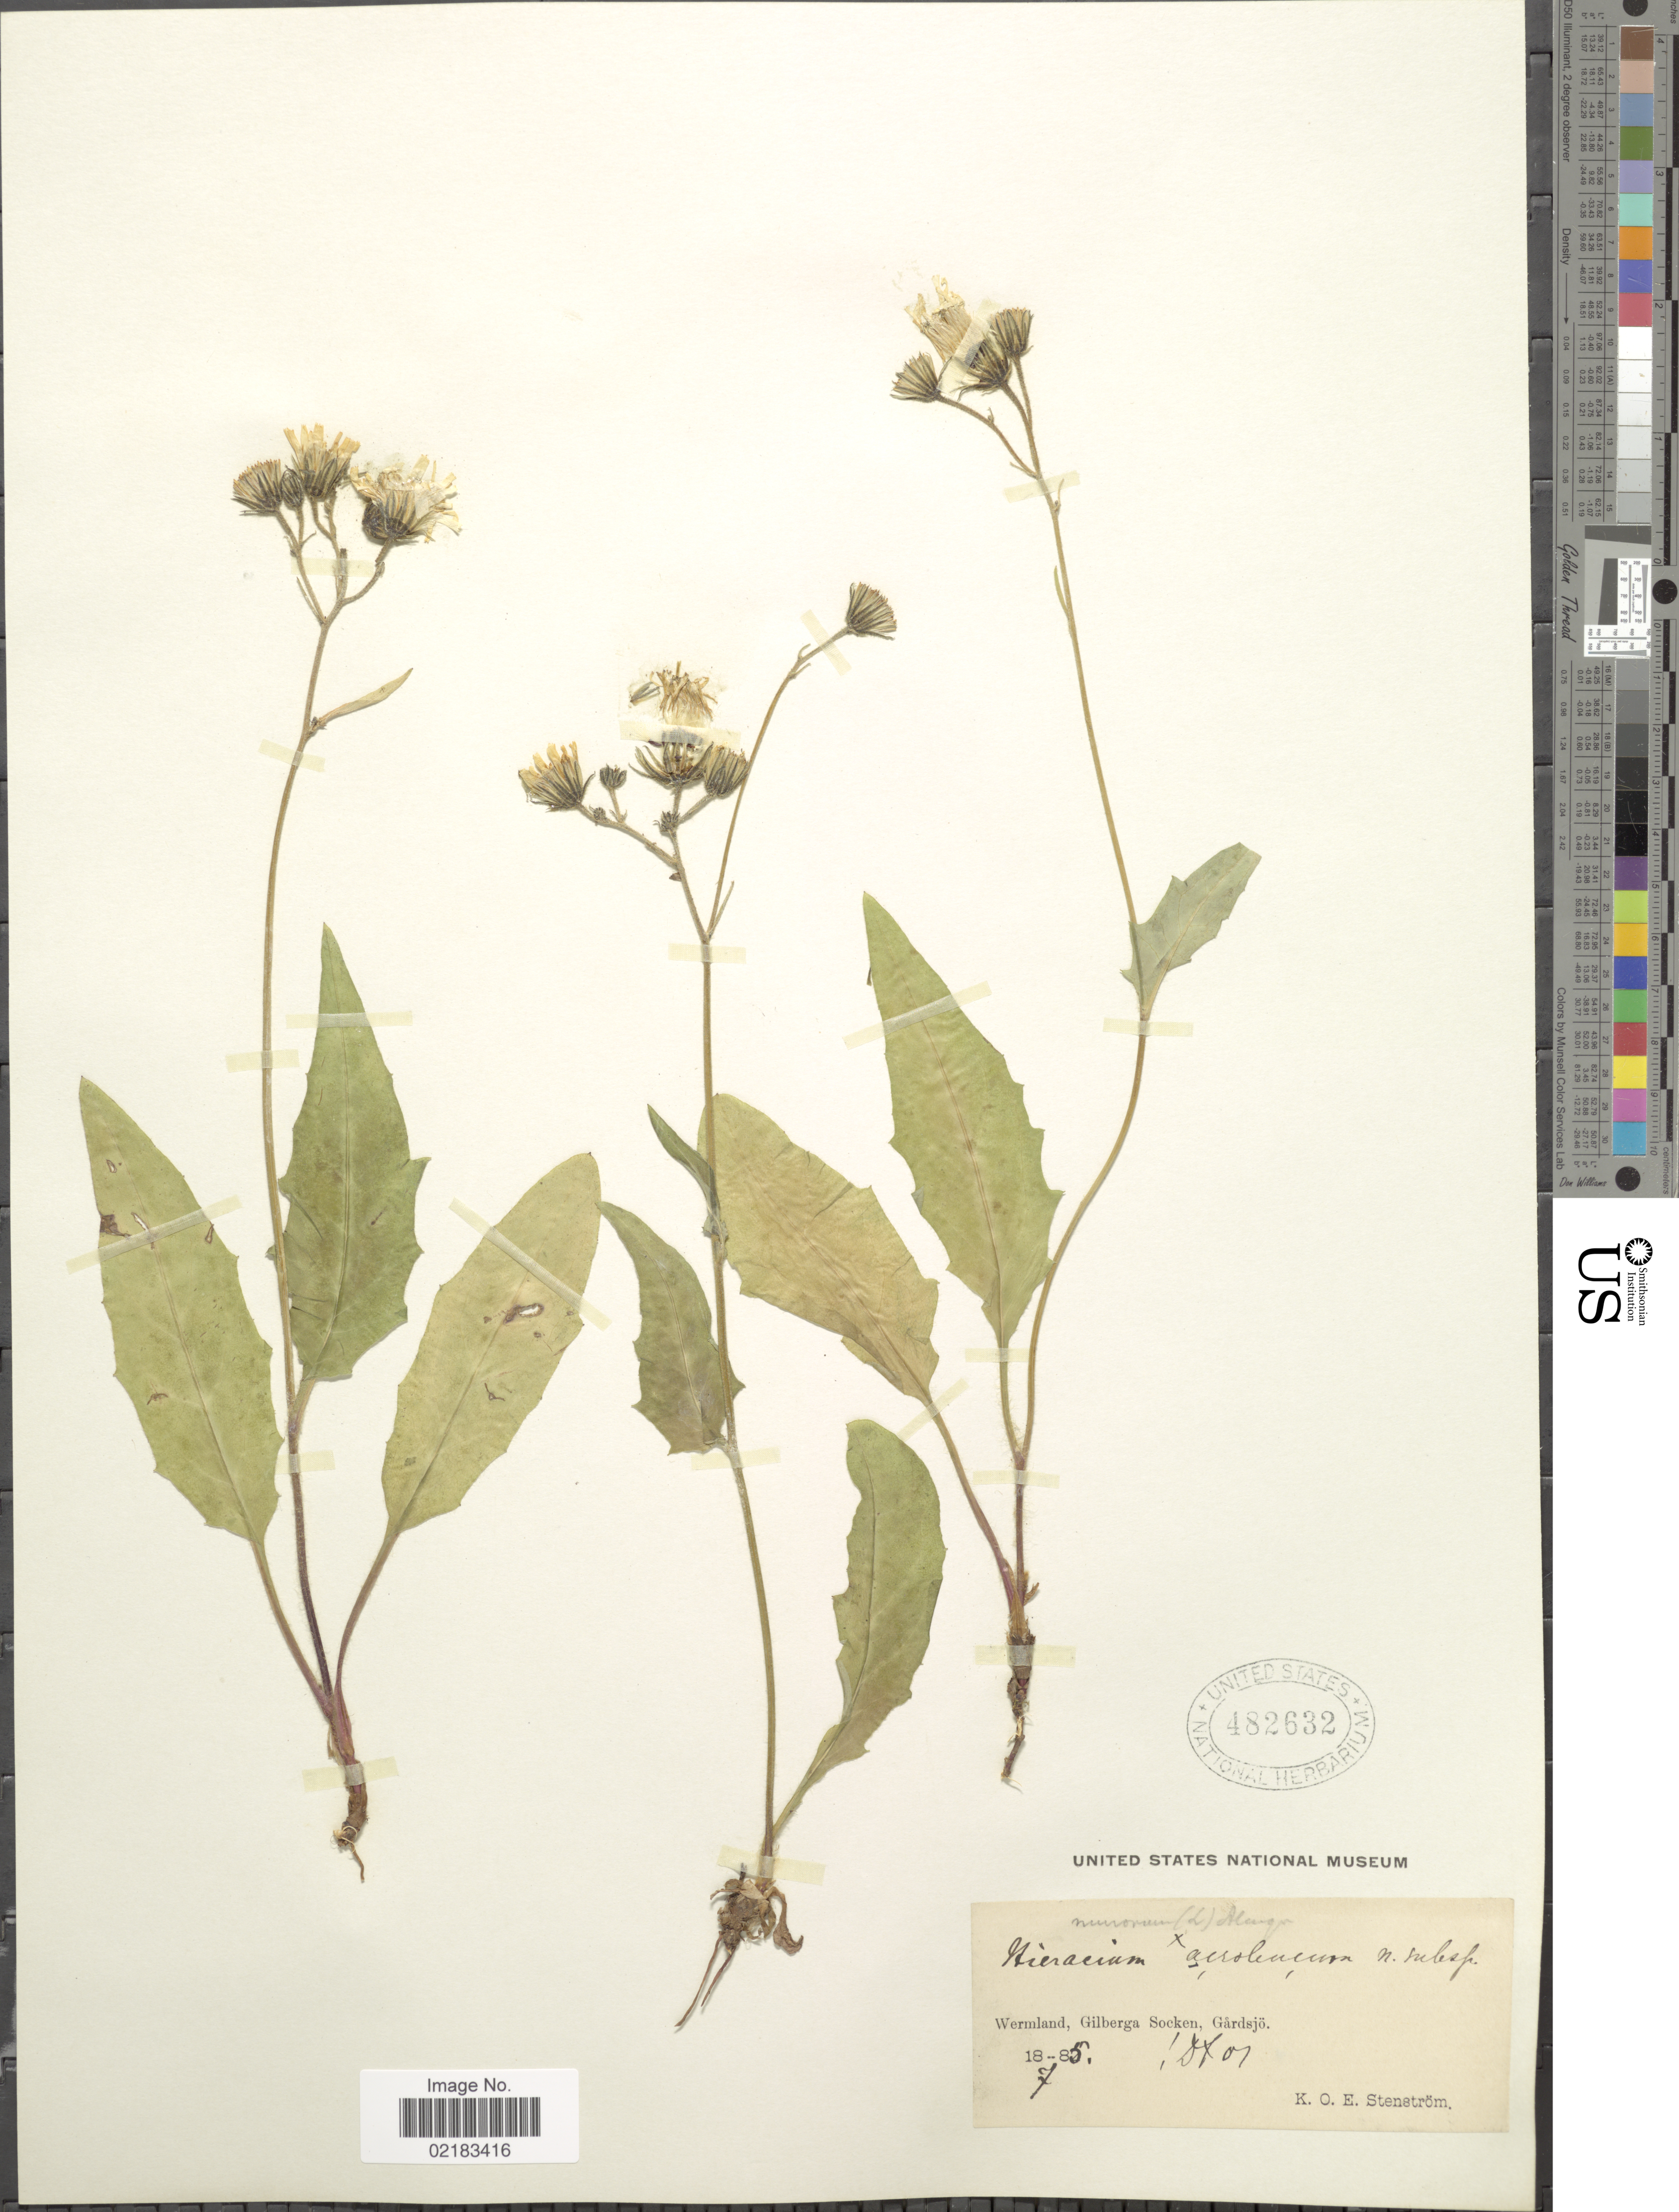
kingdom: Plantae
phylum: Tracheophyta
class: Magnoliopsida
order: Asterales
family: Asteraceae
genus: Hieracium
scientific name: Hieracium murorum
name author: L.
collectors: K. O. E. Stenström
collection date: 1885-07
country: Sweden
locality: Wermland, Gilberga Socken, Gardsjo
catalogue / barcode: US 482632